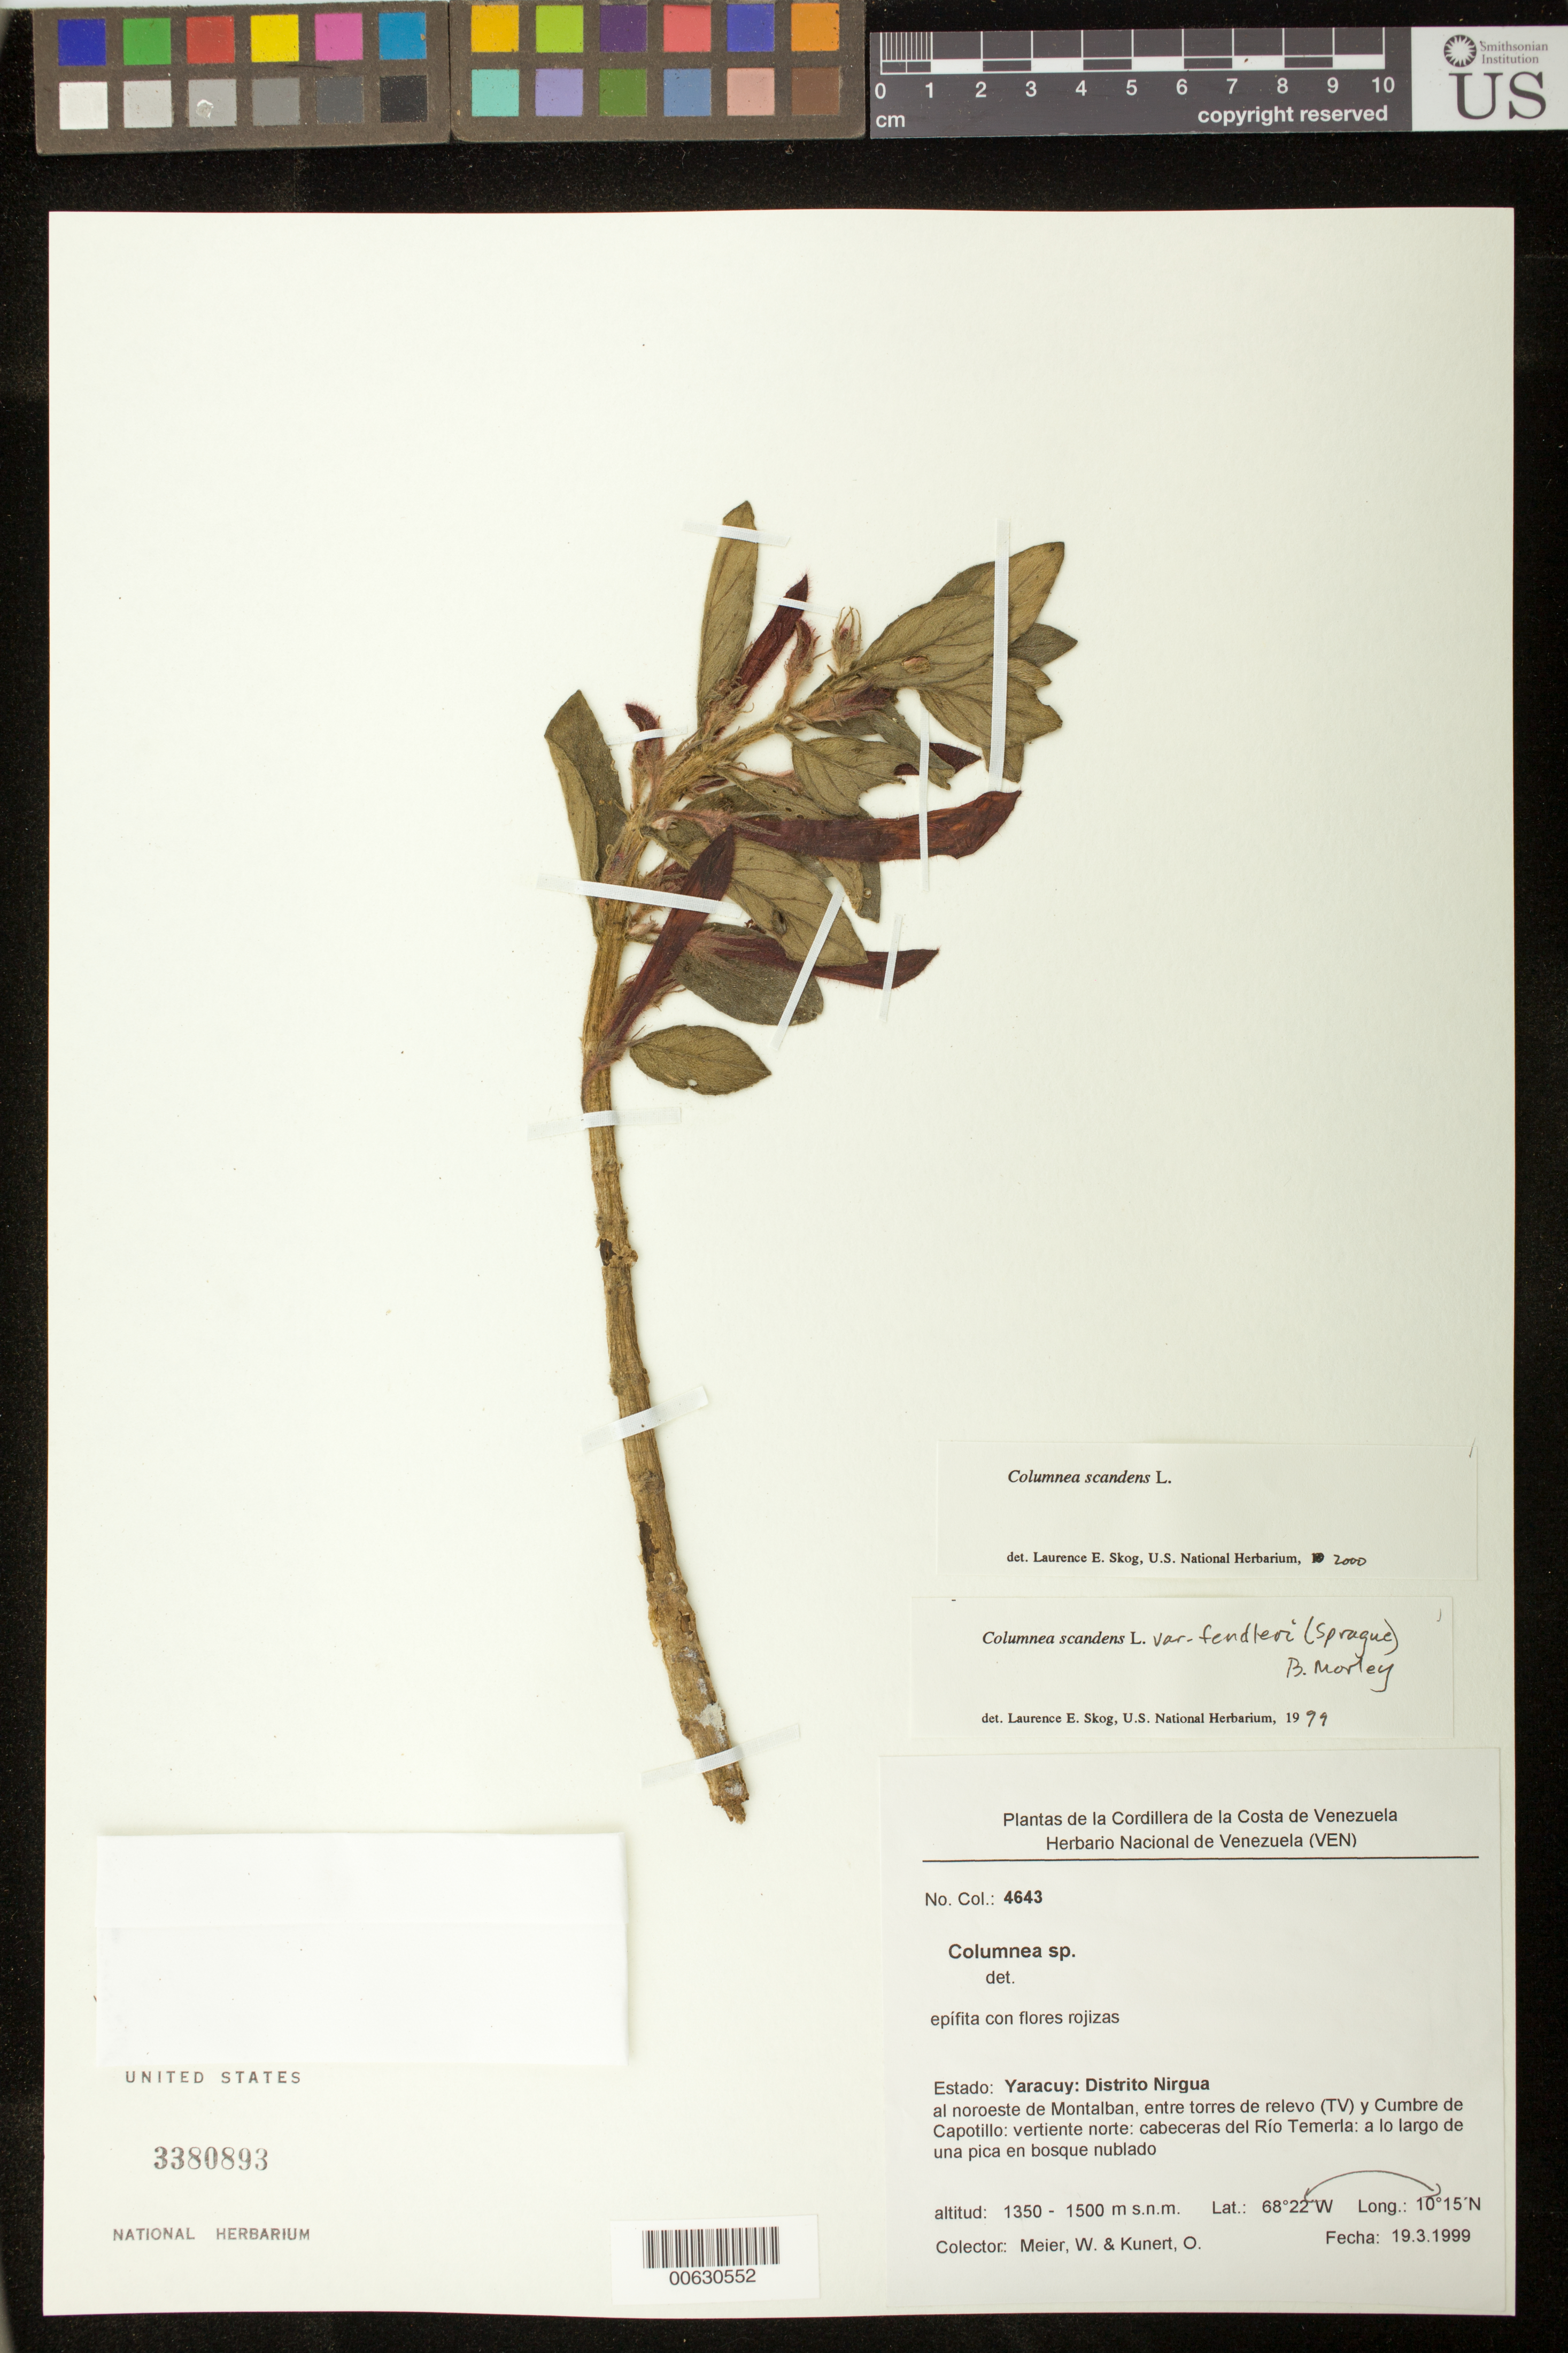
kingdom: Plantae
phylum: Tracheophyta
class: Magnoliopsida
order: Lamiales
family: Gesneriaceae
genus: Columnea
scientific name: Columnea scandens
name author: L.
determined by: Skog, Laurence E.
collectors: W. Meier & O. Kunert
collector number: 4643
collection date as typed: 19 Mar 1999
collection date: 1999-03-19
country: Venezuela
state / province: Yaracuy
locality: Distrito Nirgua; al noroeste de Montalban, entre torres de relevo (TV) y Cumbre de Capotillo: vertiente norte: cabeceras del Río Temerla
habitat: A lo largo de una pica en bosque nublado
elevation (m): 1350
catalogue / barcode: US 3380893